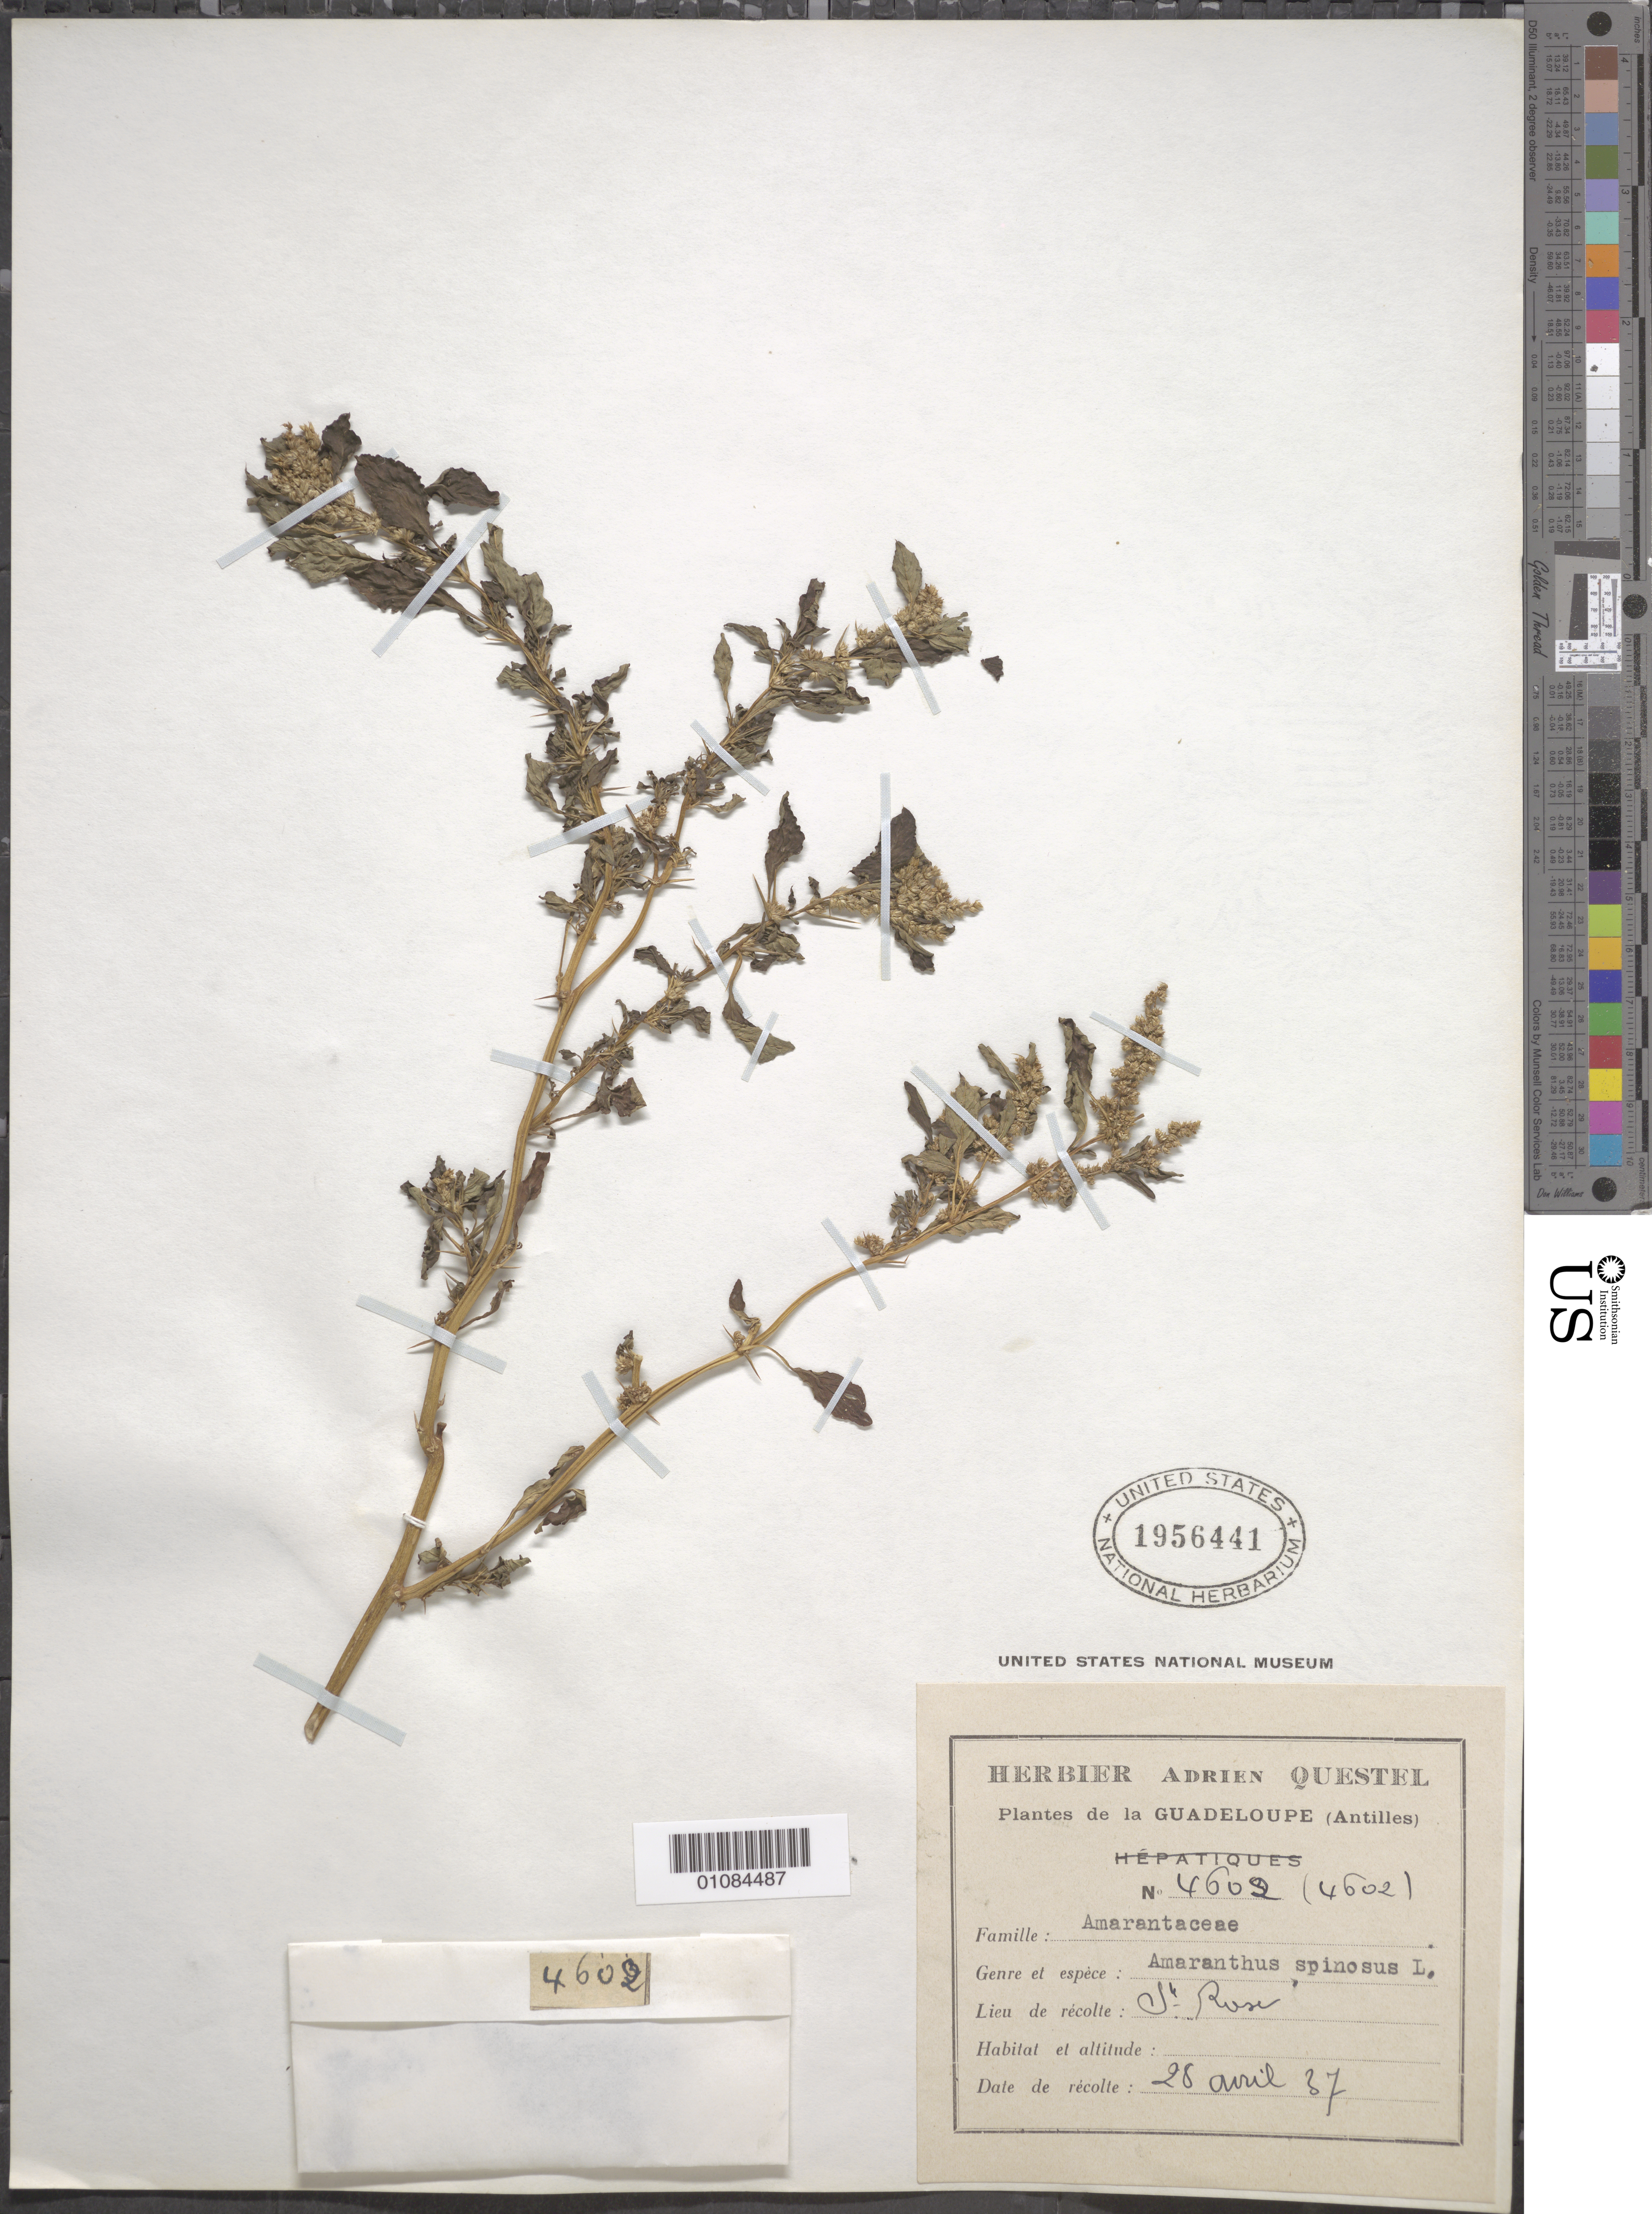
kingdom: Plantae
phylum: Tracheophyta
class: Magnoliopsida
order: Caryophyllales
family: Amaranthaceae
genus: Amaranthus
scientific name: Amaranthus spinosus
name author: L.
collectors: A. Questel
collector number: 4602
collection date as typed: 28 Apr 1937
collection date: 1937-04-28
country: Guadeloupe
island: Basse Terre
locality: Ste rose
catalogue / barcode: US 1956441